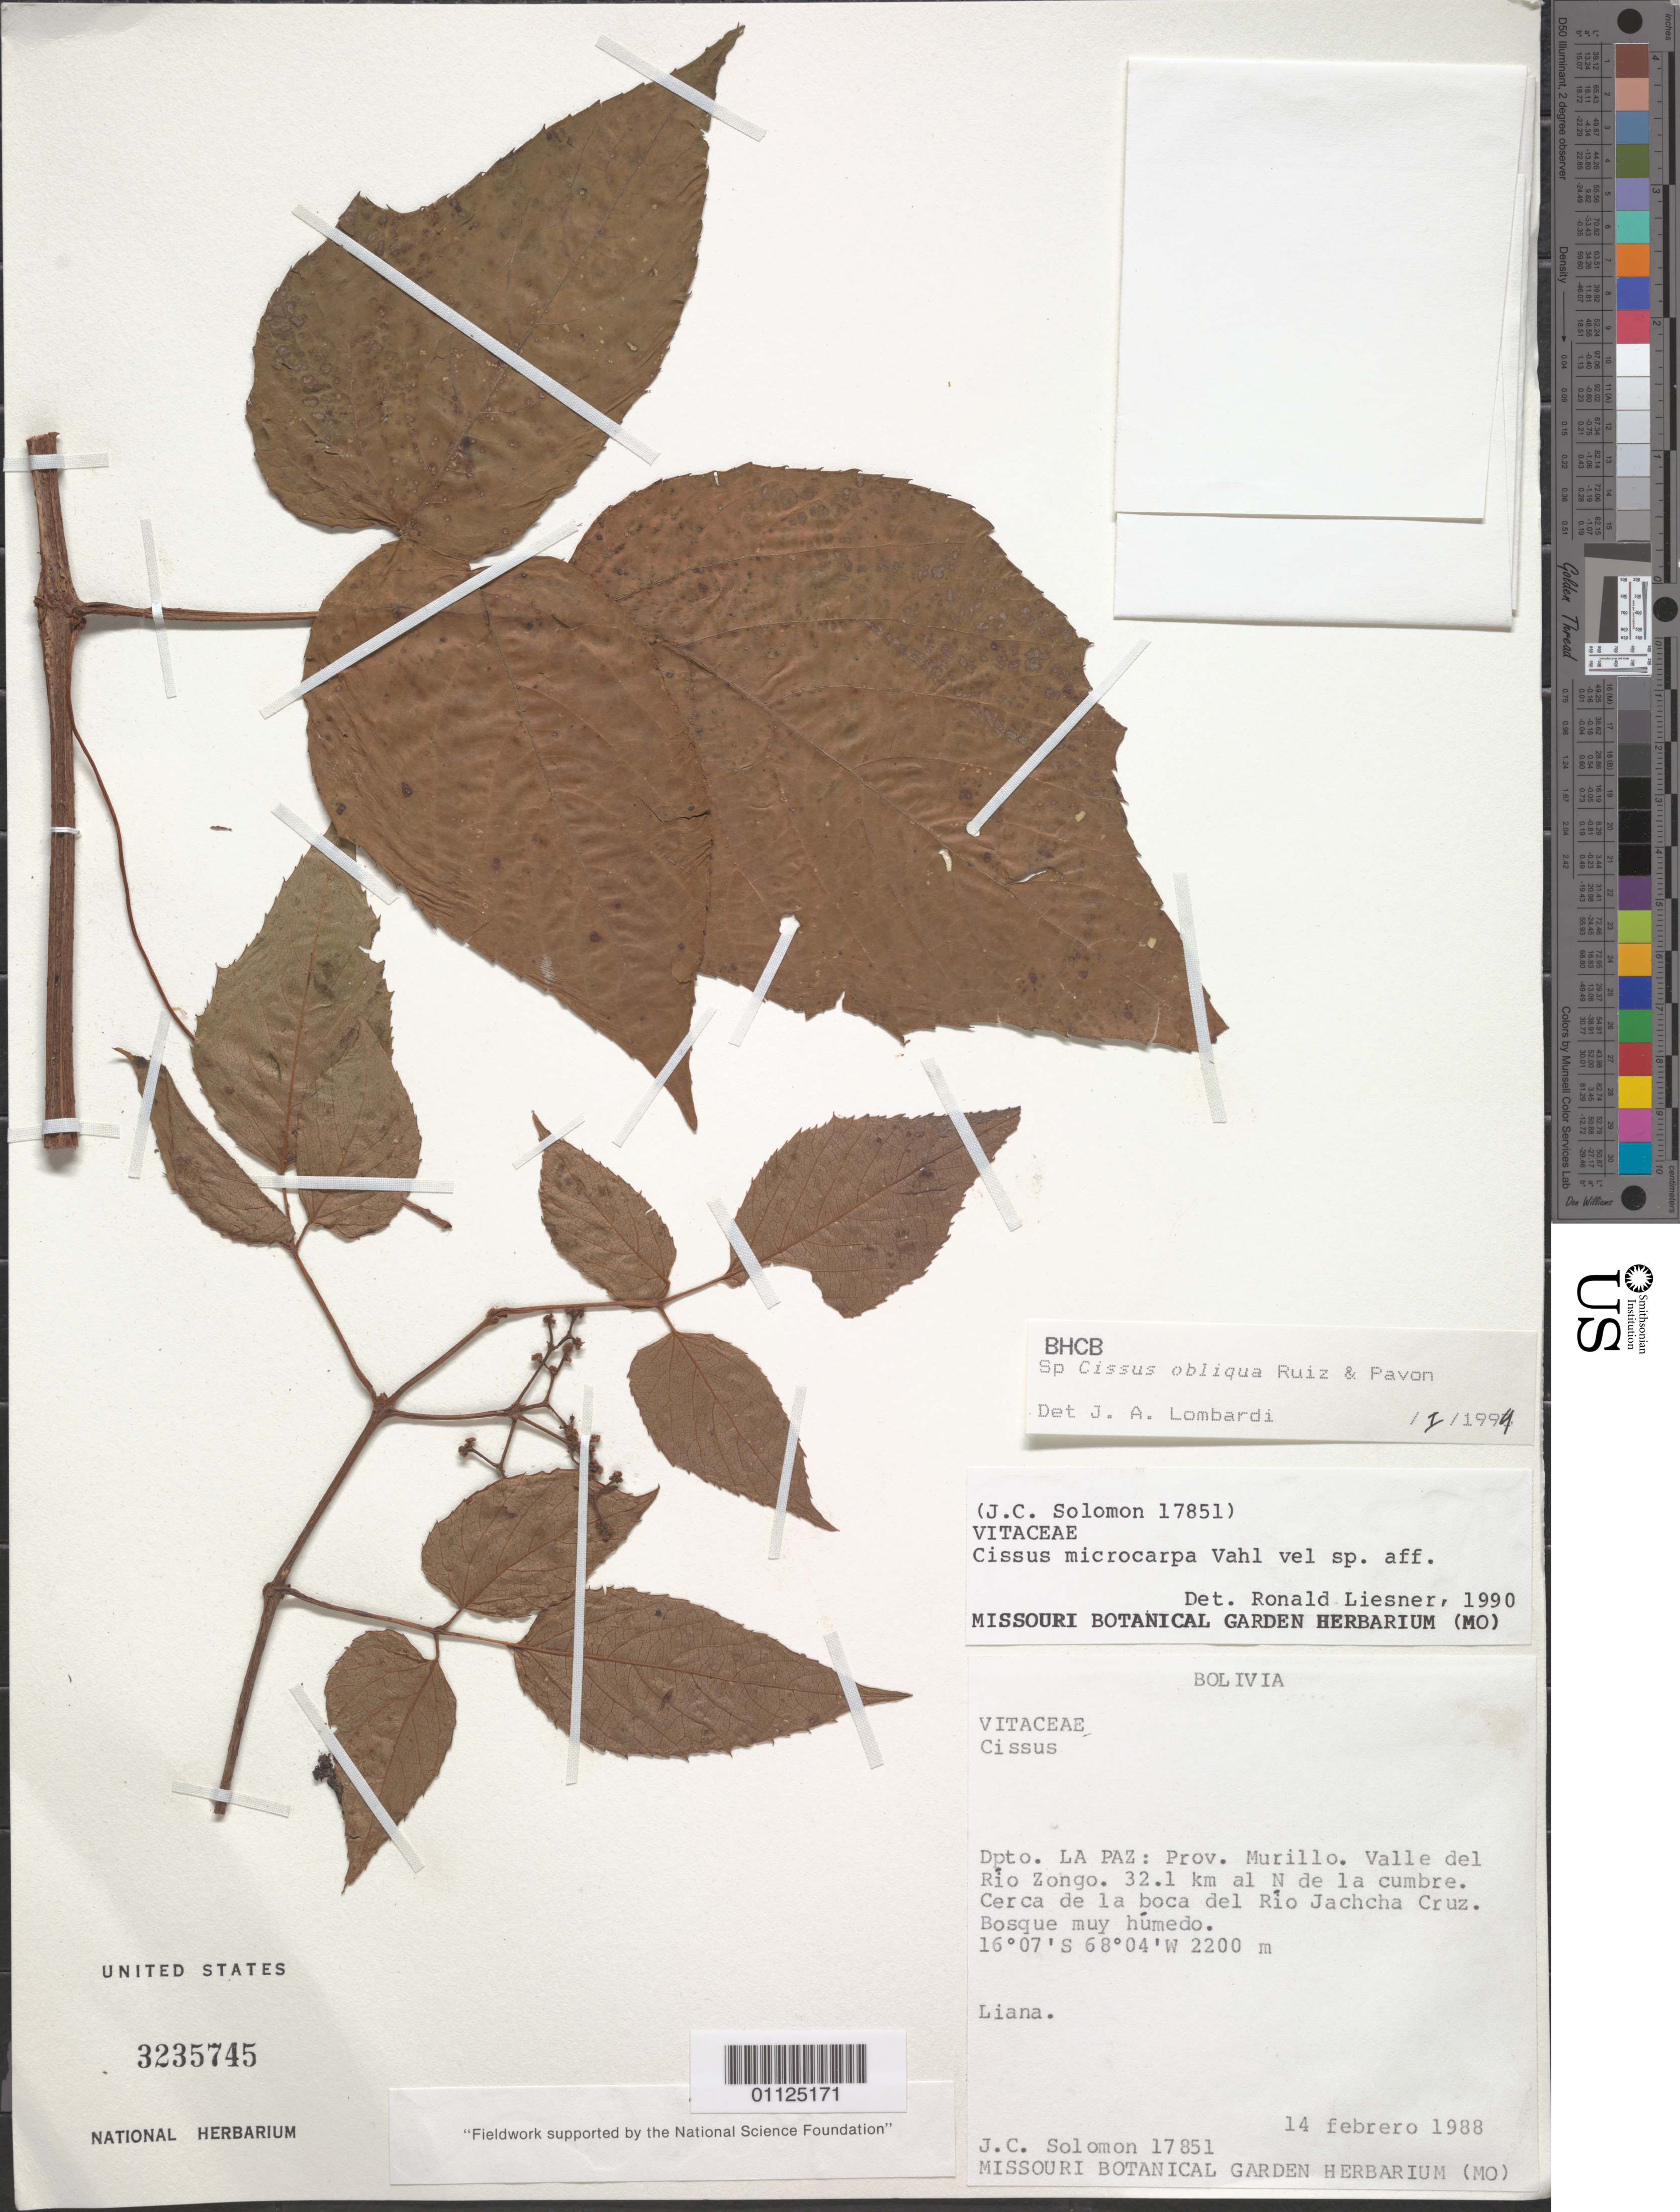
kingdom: Plantae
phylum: Tracheophyta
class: Magnoliopsida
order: Vitales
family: Vitaceae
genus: Cissus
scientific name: Cissus obliqua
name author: Ruiz & Pav.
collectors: J. C. Solomon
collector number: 17851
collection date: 1988-02-14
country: Bolivia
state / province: La Paz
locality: Prov. Murillo. Valle del Rio Zongo, 32.1 km al N de la cumbre. Cerca de la boca del Rio Jachcha Cruz.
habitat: Liana.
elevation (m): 2200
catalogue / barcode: US 3235745